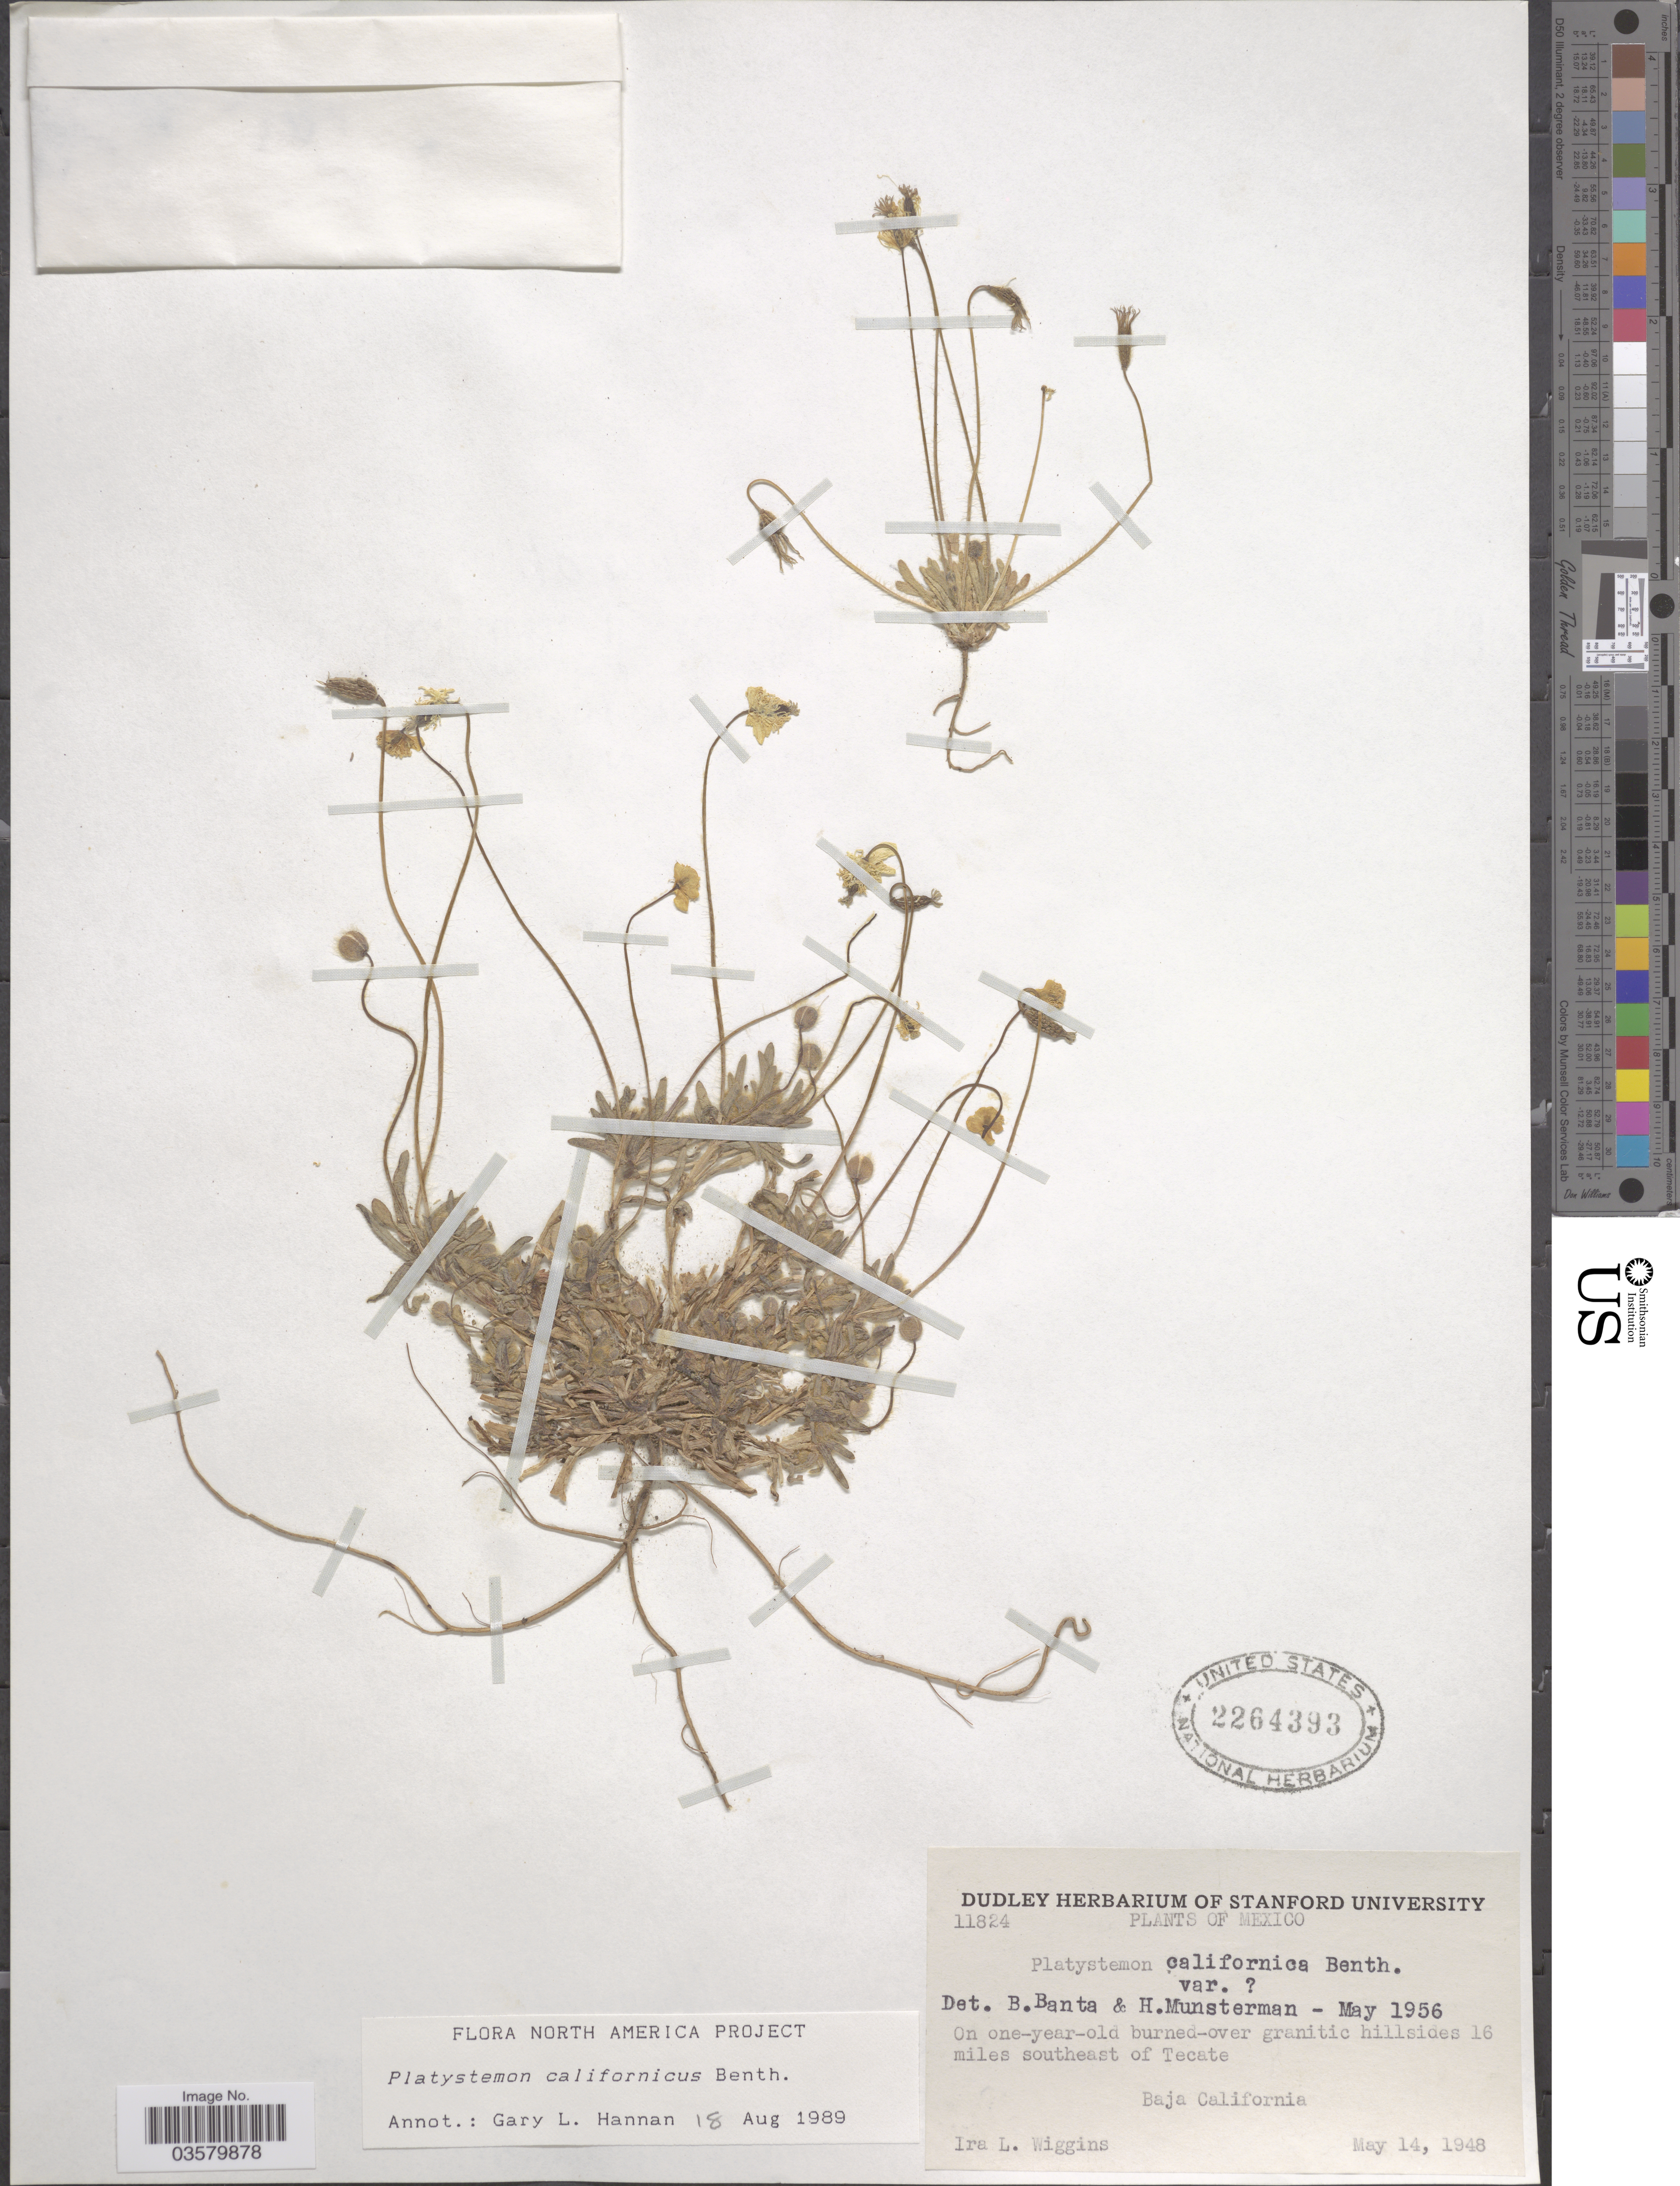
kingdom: Plantae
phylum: Tracheophyta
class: Magnoliopsida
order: Ranunculales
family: Papaveraceae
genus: Platystemon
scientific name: Platystemon californicus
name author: Benth.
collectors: I. L. Wiggins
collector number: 11824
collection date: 1948-05-14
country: Mexico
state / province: Baja California Norte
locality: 16 miles southeast of Tecate.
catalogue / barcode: US 2264393